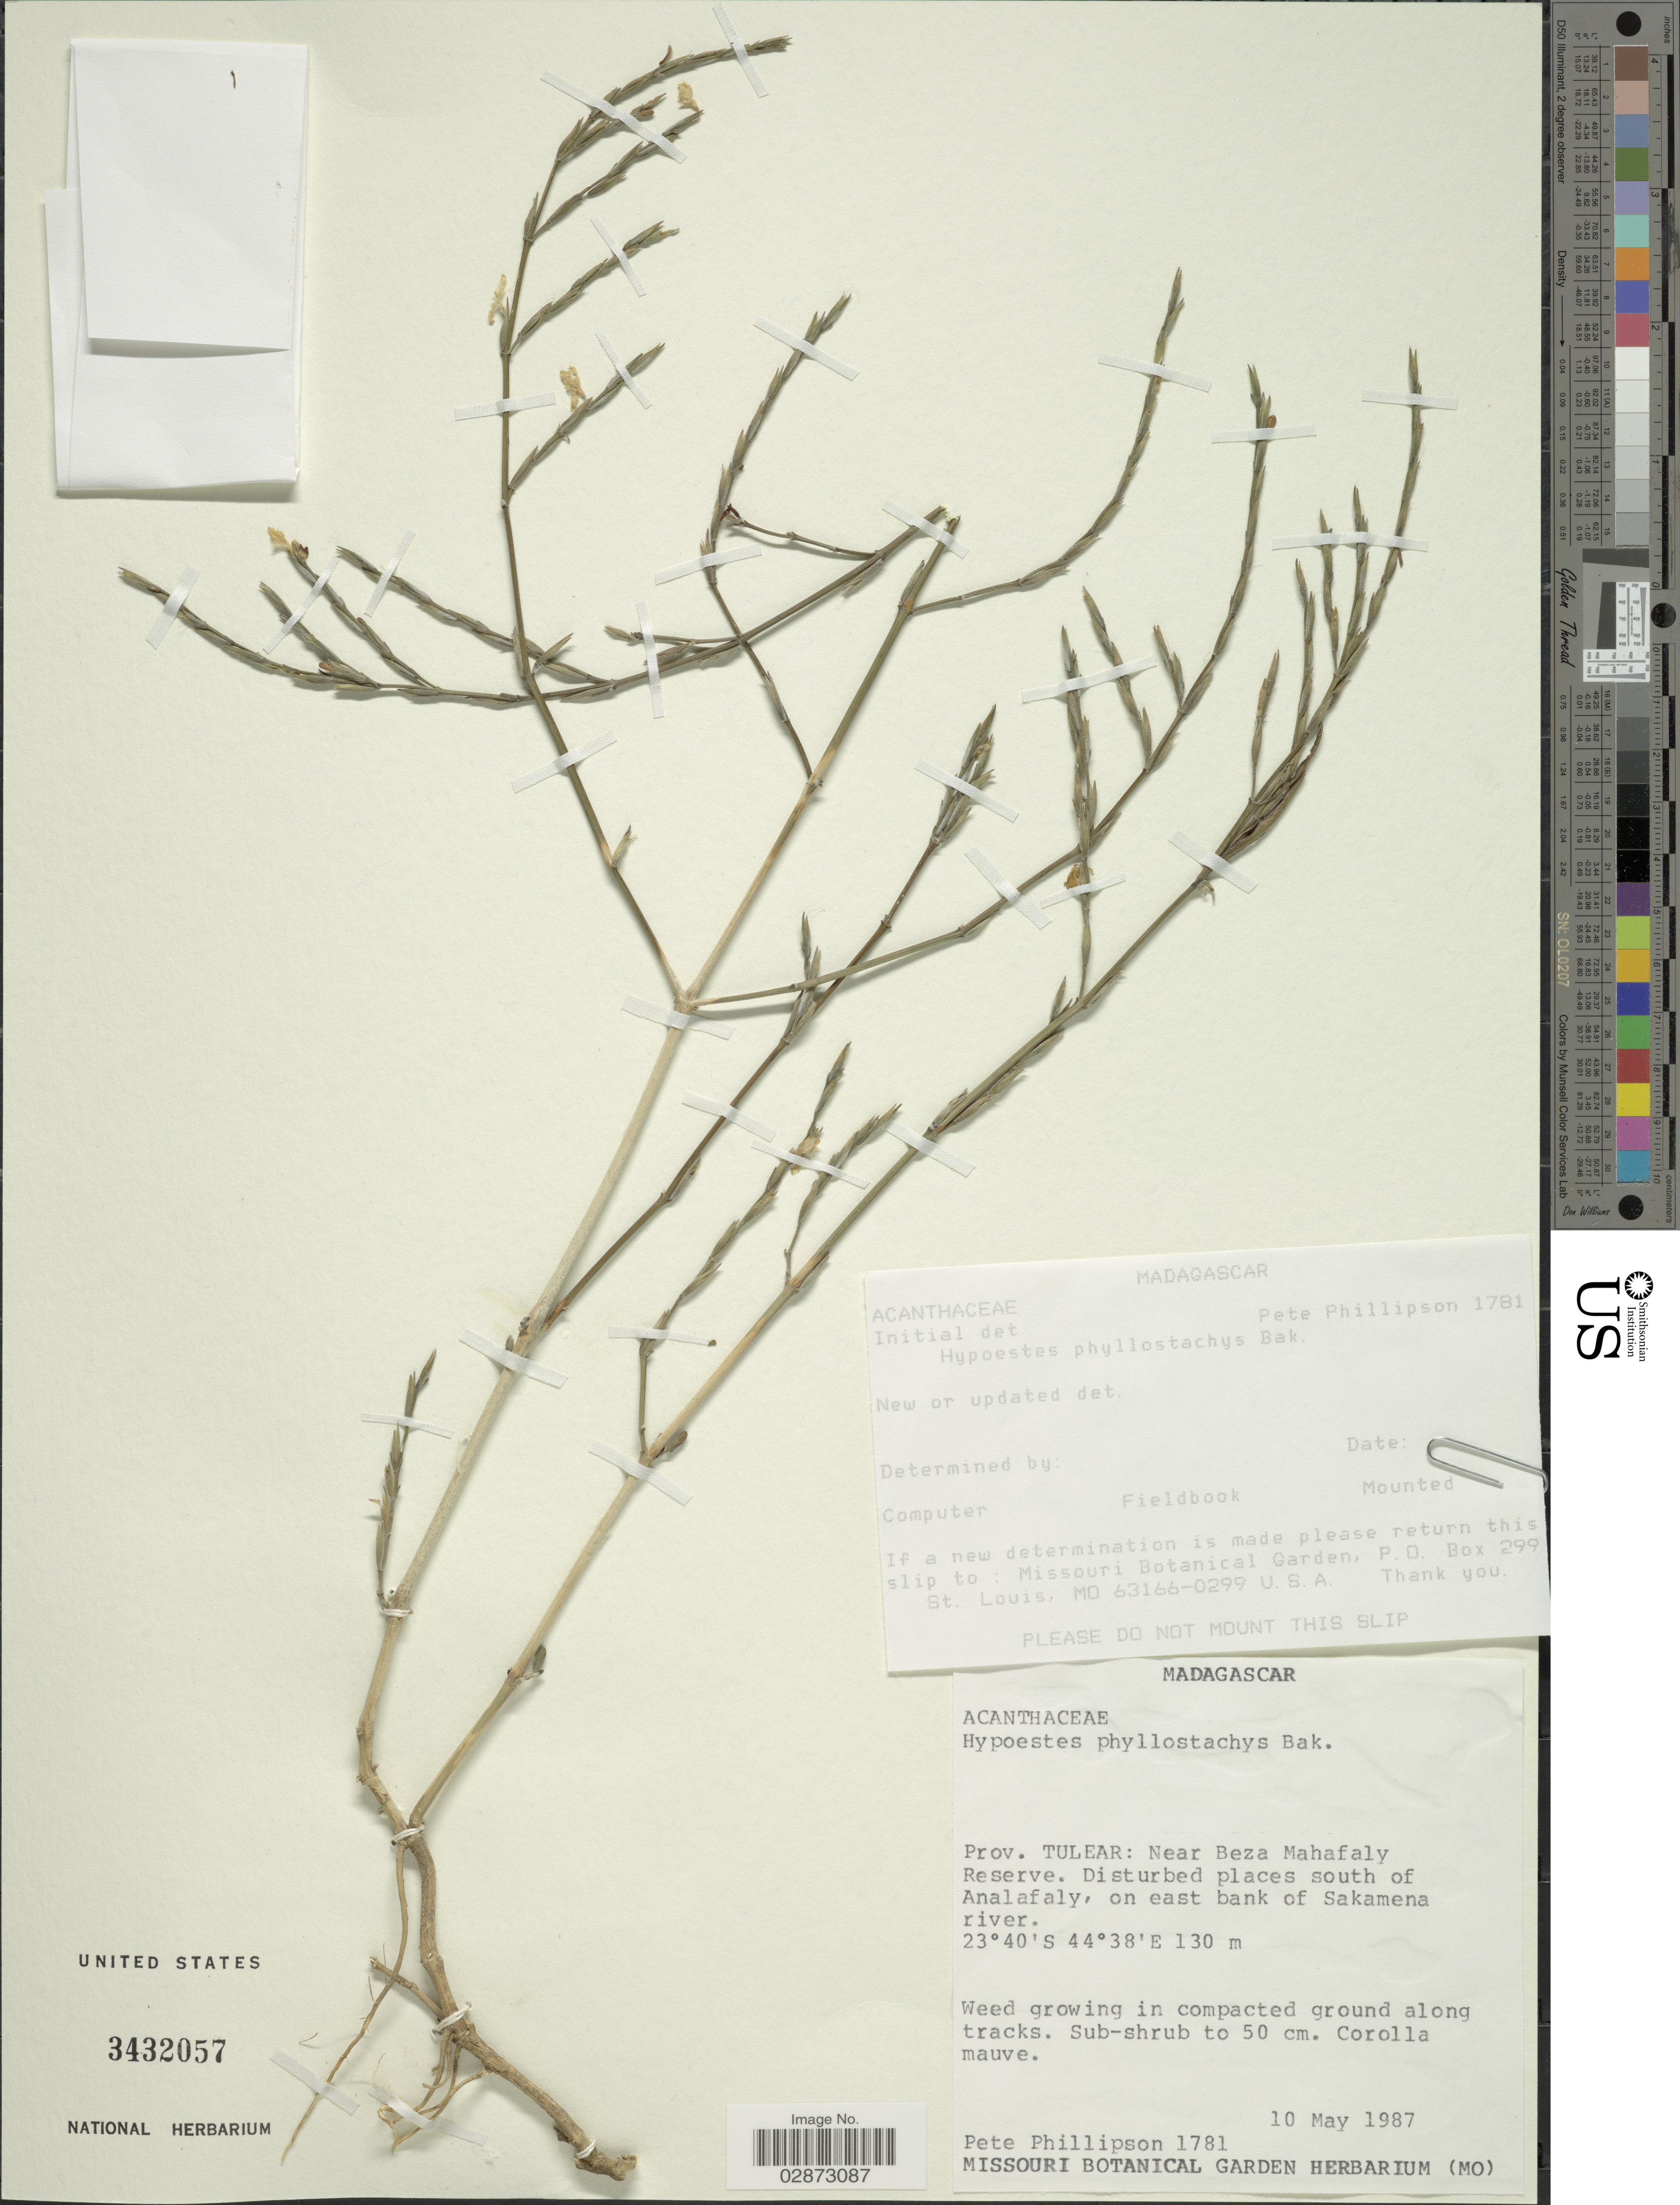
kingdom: Plantae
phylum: Tracheophyta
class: Magnoliopsida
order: Lamiales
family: Acanthaceae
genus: Hypoestes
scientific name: Hypoestes phyllostachya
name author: Baker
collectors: P. B. Phillipson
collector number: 1781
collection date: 1987-05-10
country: Madagascar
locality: Prov. Tulear: Near Beza Mahafaly Reserve. Disturbed places south of Analafaly, on east bank of Sakamena river.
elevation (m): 130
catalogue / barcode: US 3432057